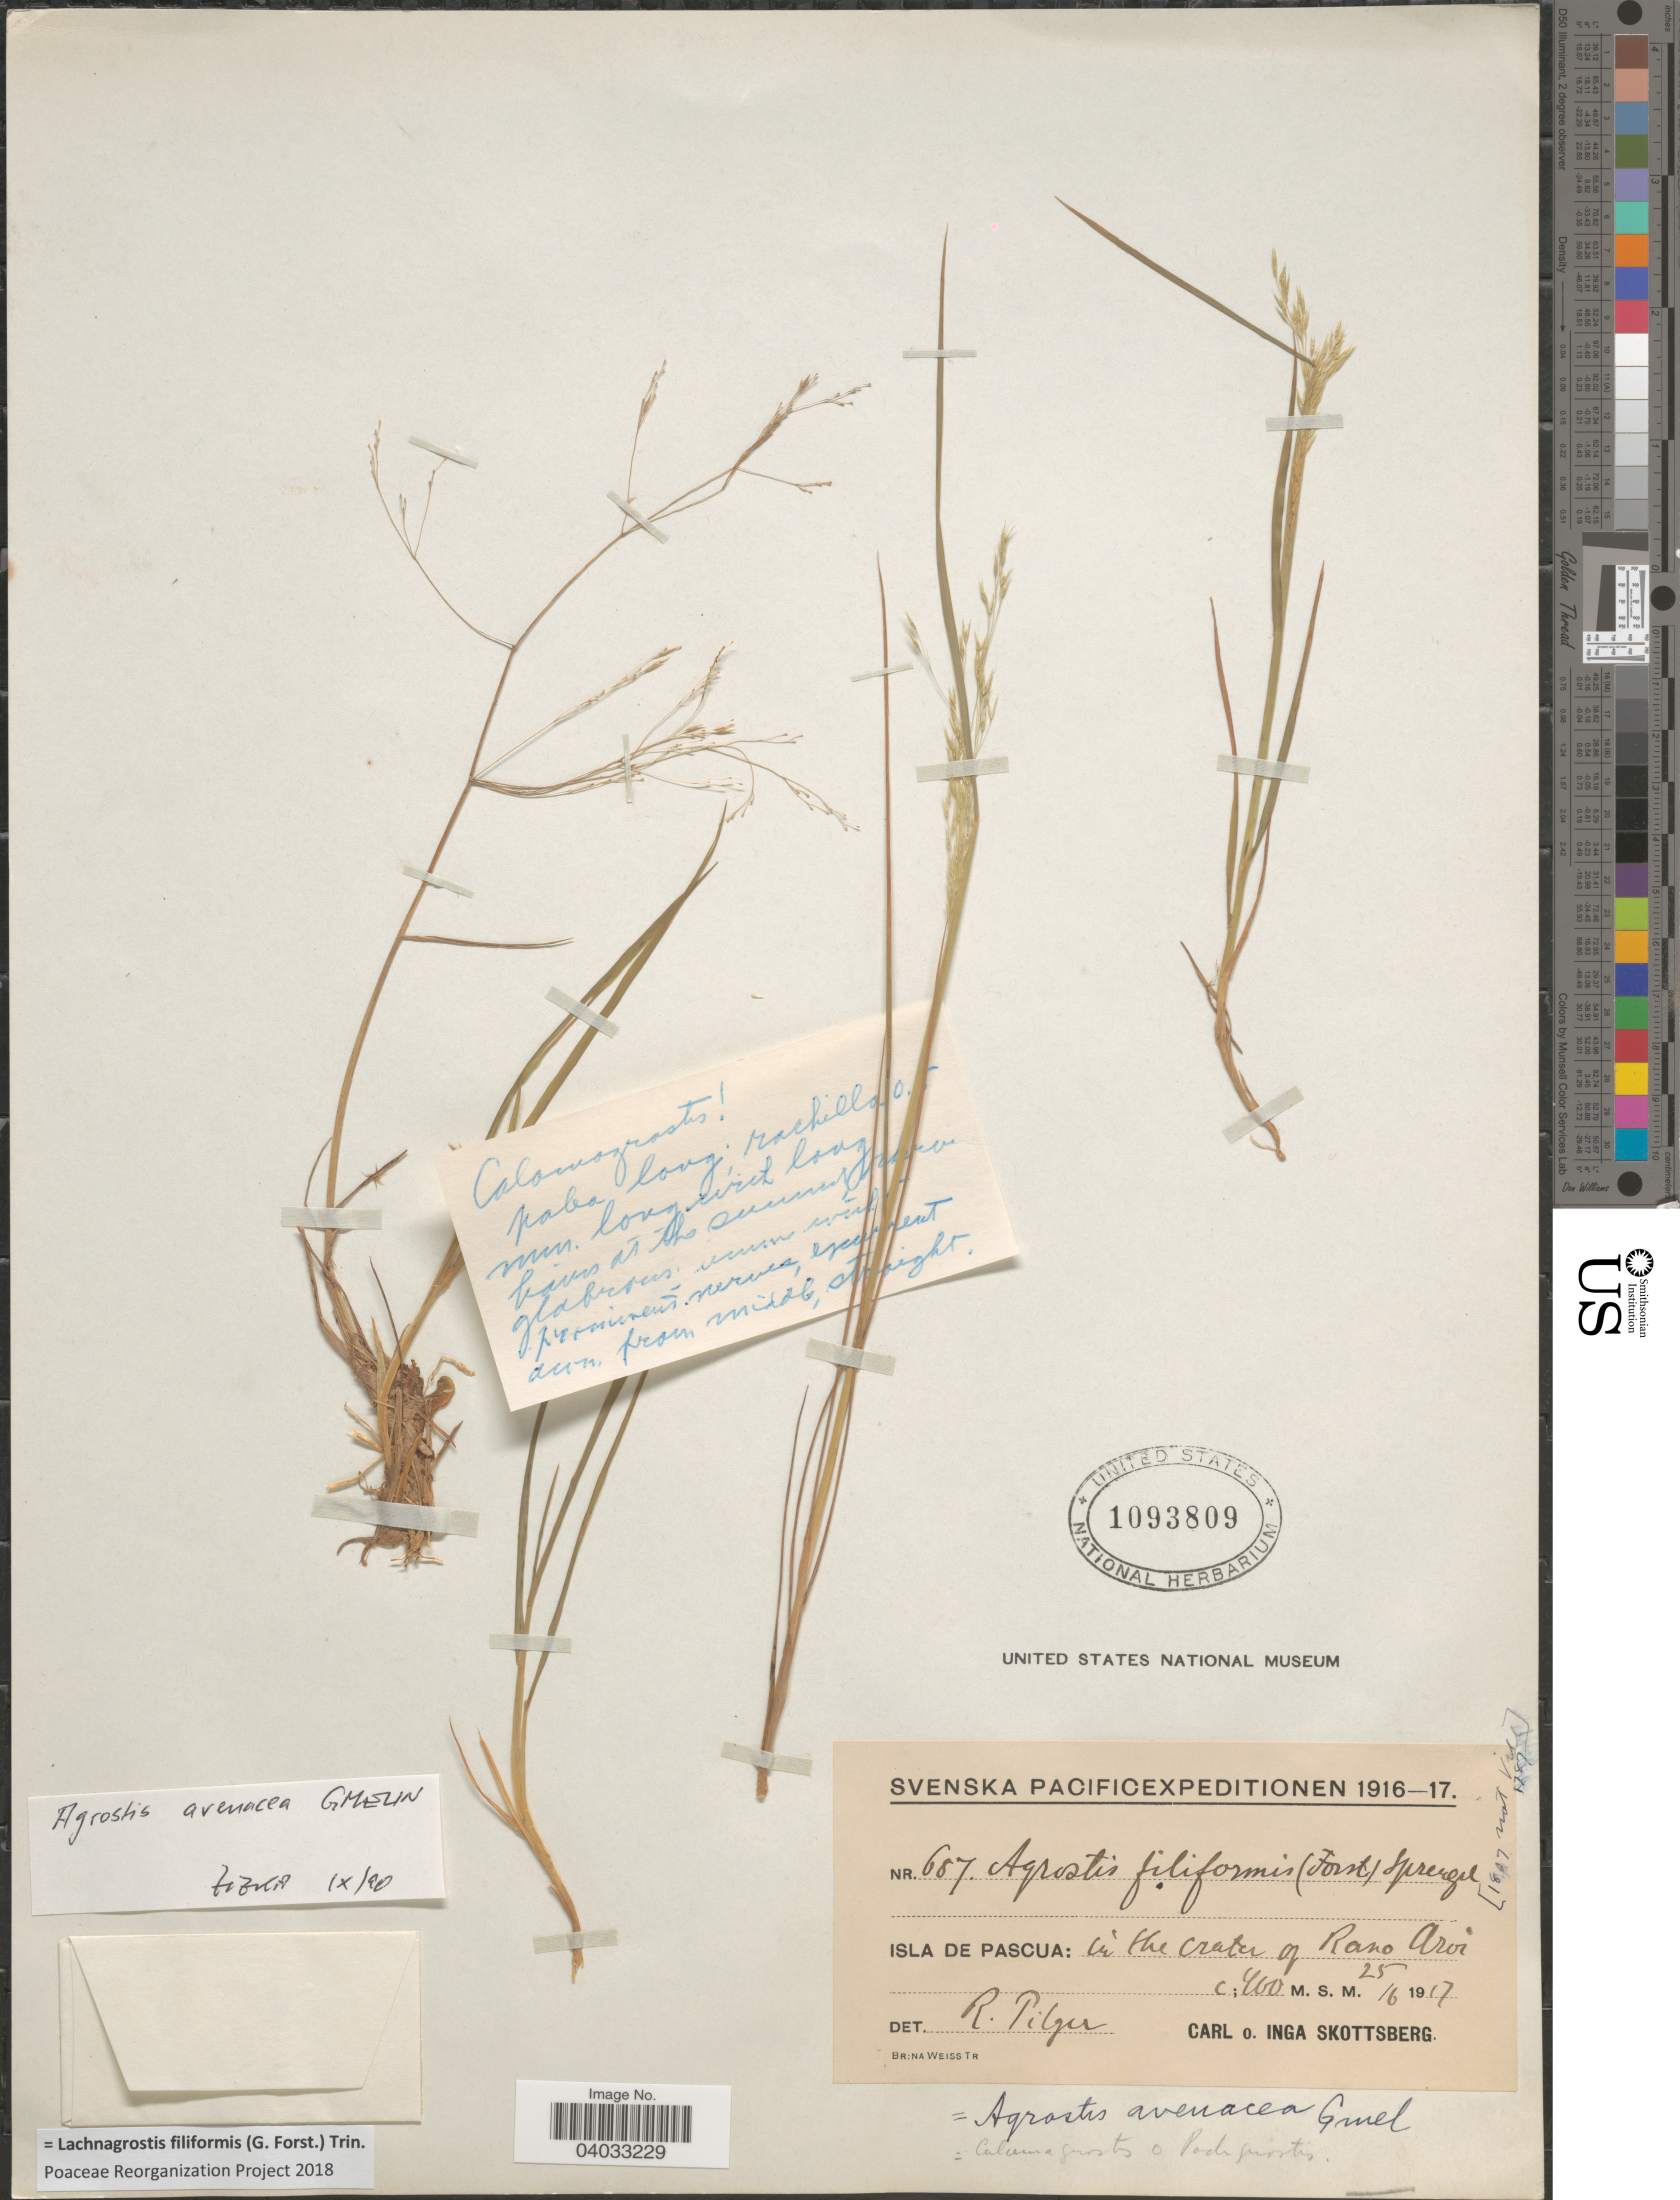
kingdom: Plantae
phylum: Tracheophyta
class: Liliopsida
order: Poales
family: Poaceae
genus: Lachnagrostis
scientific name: Lachnagrostis filiformis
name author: (J.R. Forst.) Trin.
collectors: C. Skottsberg & I. Skottsberg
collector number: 687*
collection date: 1917-06-25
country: Chile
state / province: Valparaíso (V)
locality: Svenska. Isla de Pascua: in the crater of Rano Aroi.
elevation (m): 400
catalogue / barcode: US 1093809